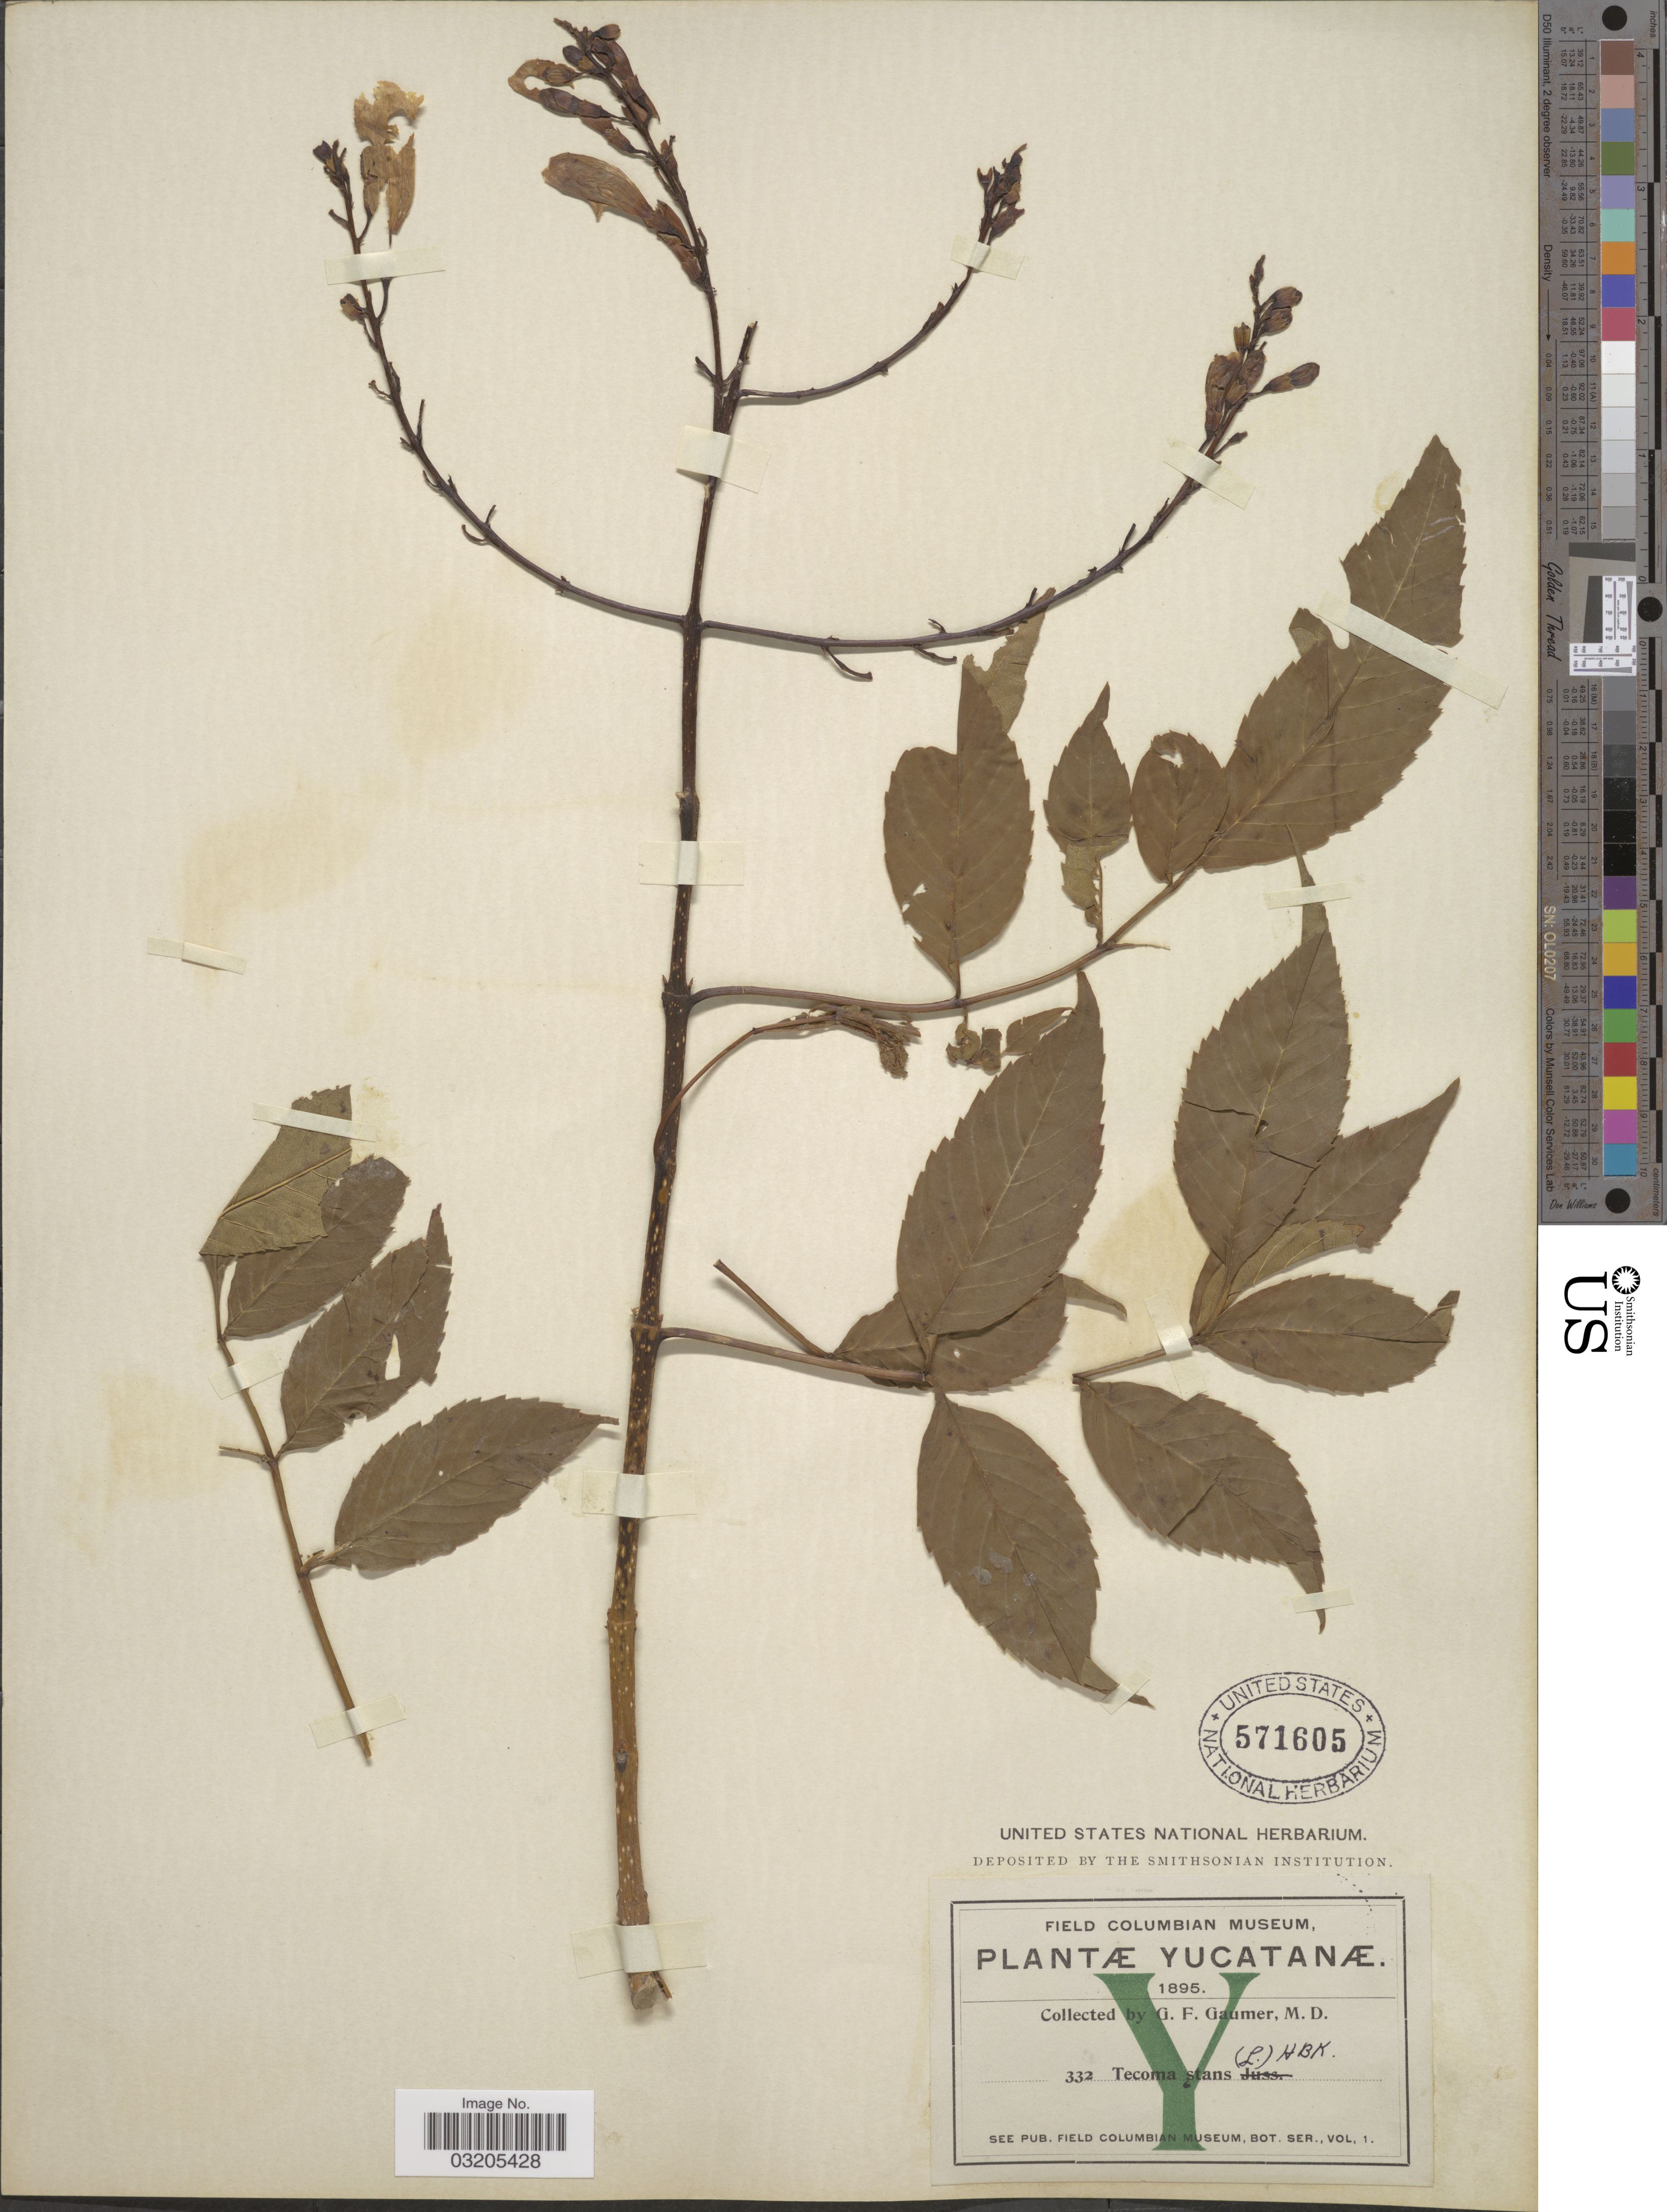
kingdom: Plantae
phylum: Tracheophyta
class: Magnoliopsida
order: Lamiales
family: Bignoniaceae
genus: Tecoma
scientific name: Tecoma stans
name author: (L.) Juss. ex Kunth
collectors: G. F. Gaumer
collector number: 332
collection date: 1895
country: Mexico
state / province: Yucatán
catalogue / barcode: US 571605